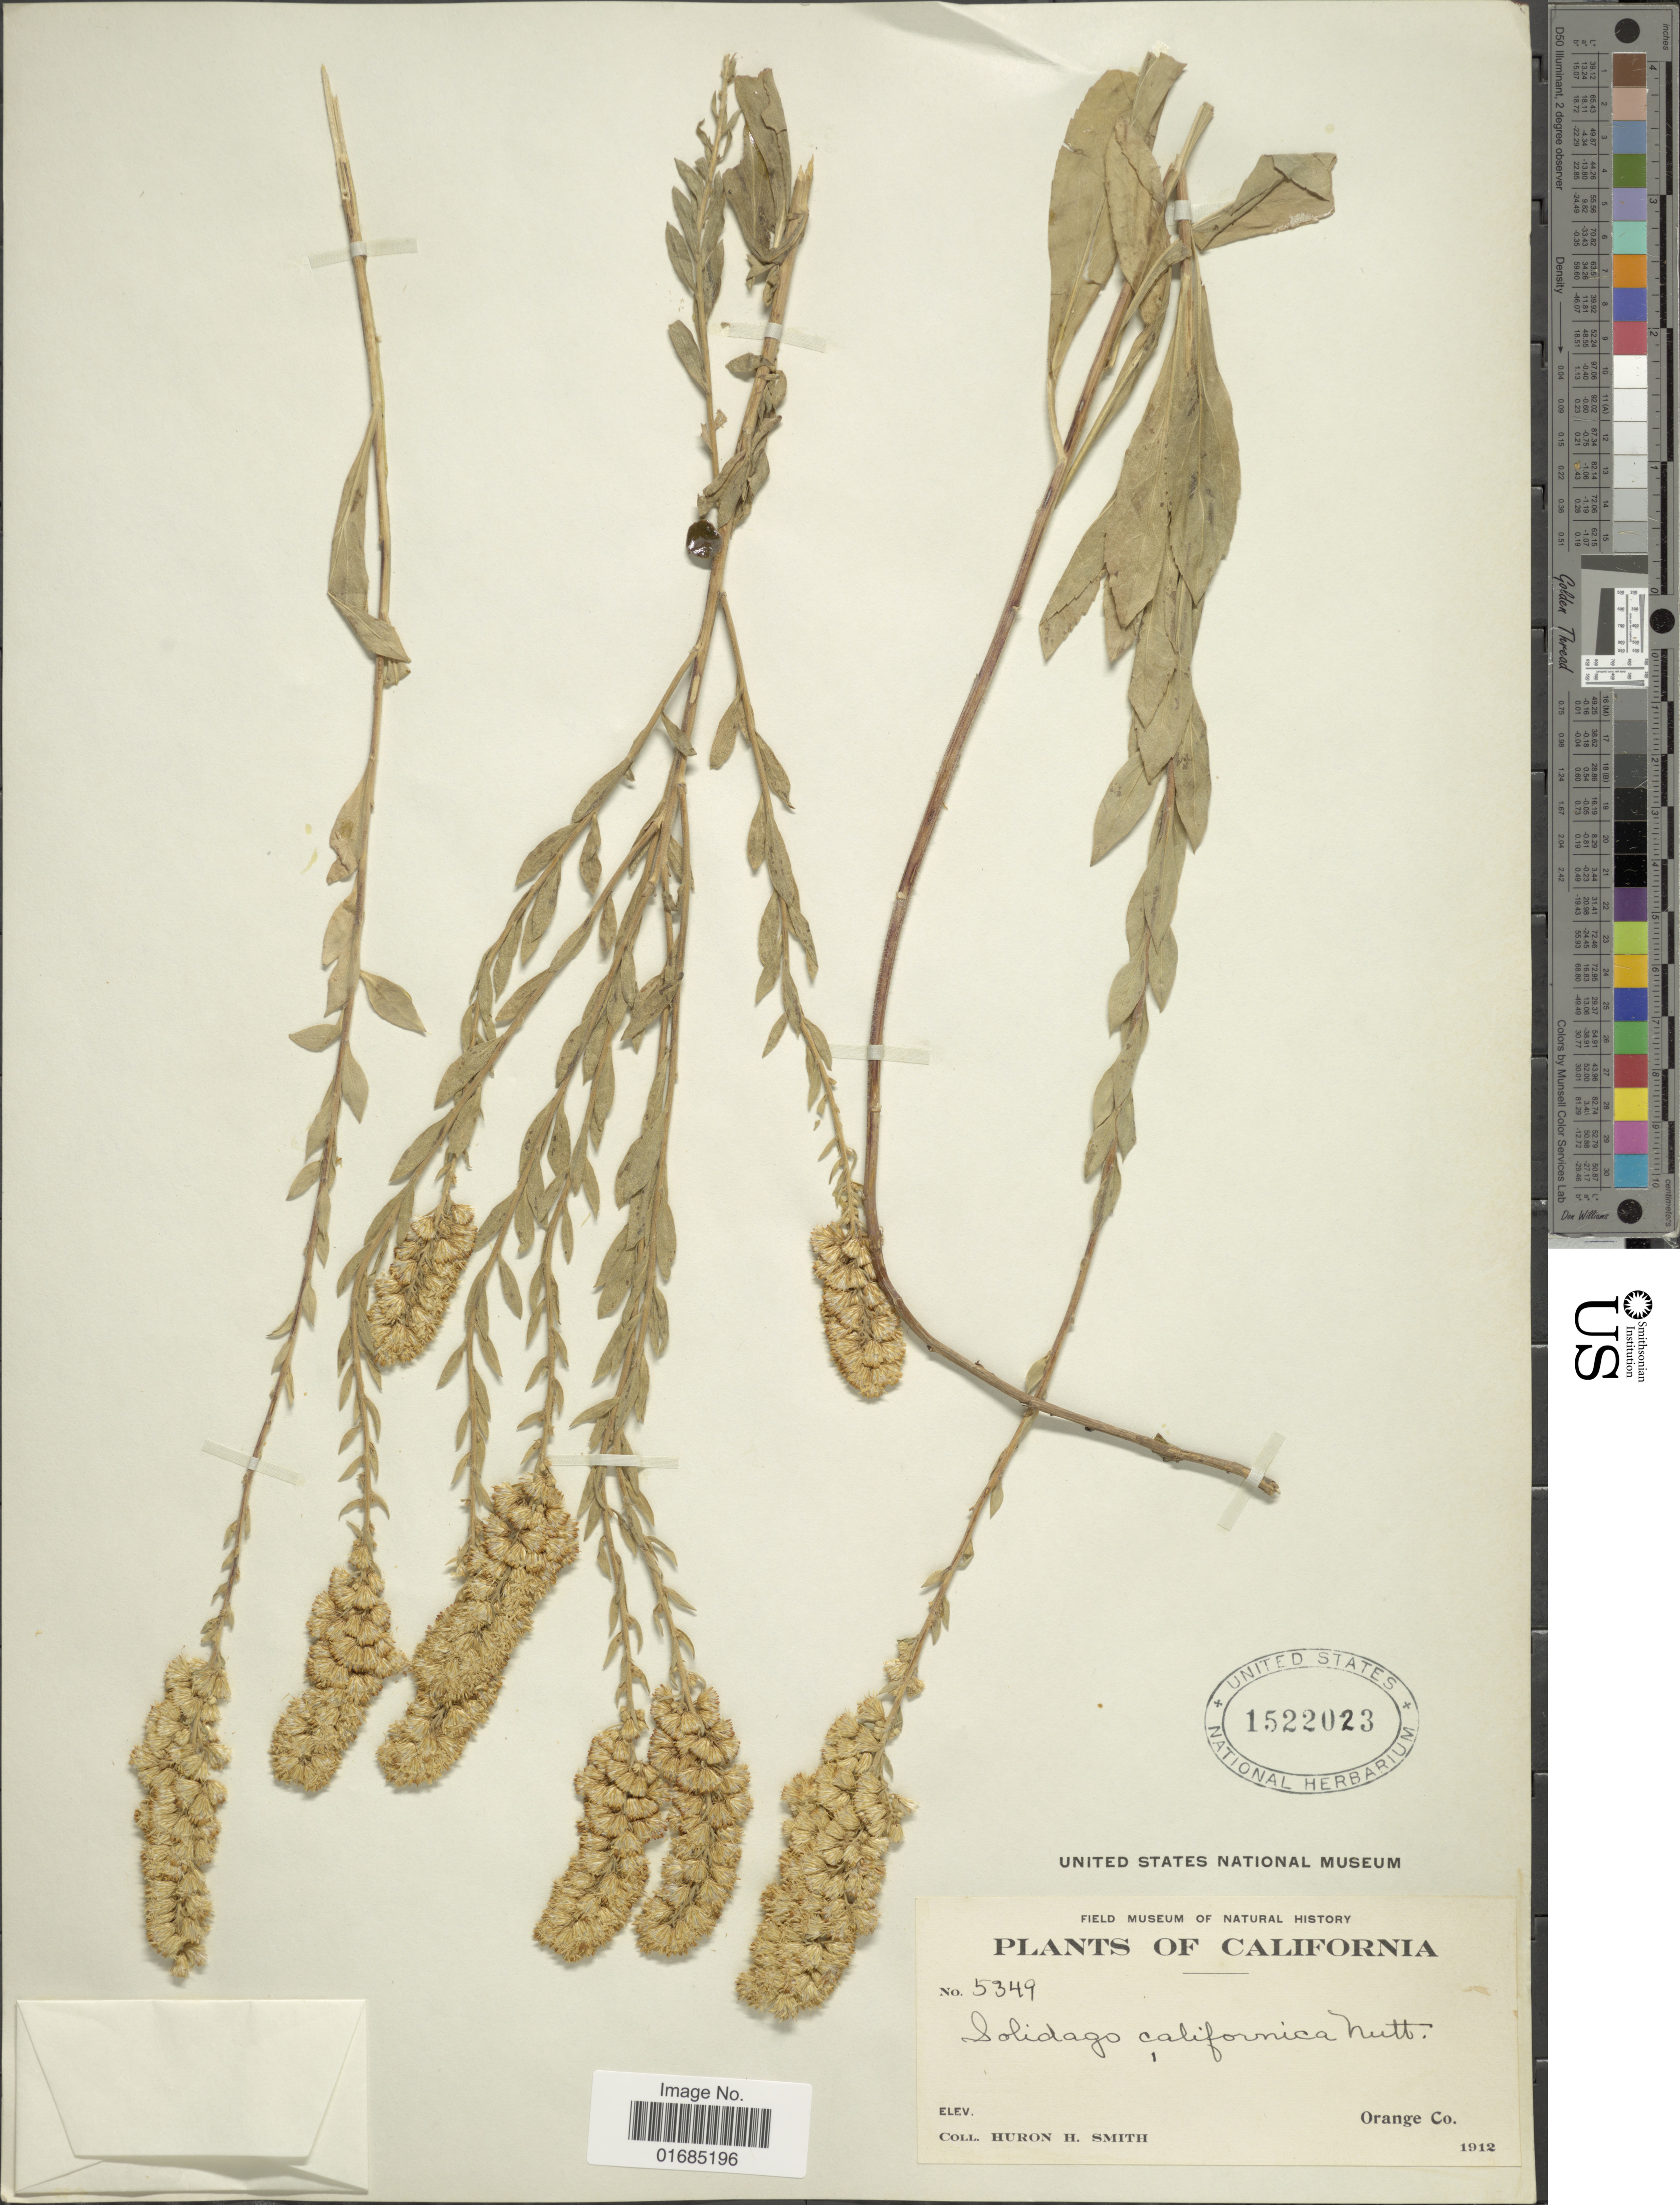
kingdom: Plantae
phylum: Tracheophyta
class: Magnoliopsida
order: Asterales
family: Asteraceae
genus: Solidago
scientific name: Solidago californica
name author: Nutt.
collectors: Huron H. Smith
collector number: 5349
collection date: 1912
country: United States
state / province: California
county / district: Orange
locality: Orange Co.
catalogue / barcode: US 1522023